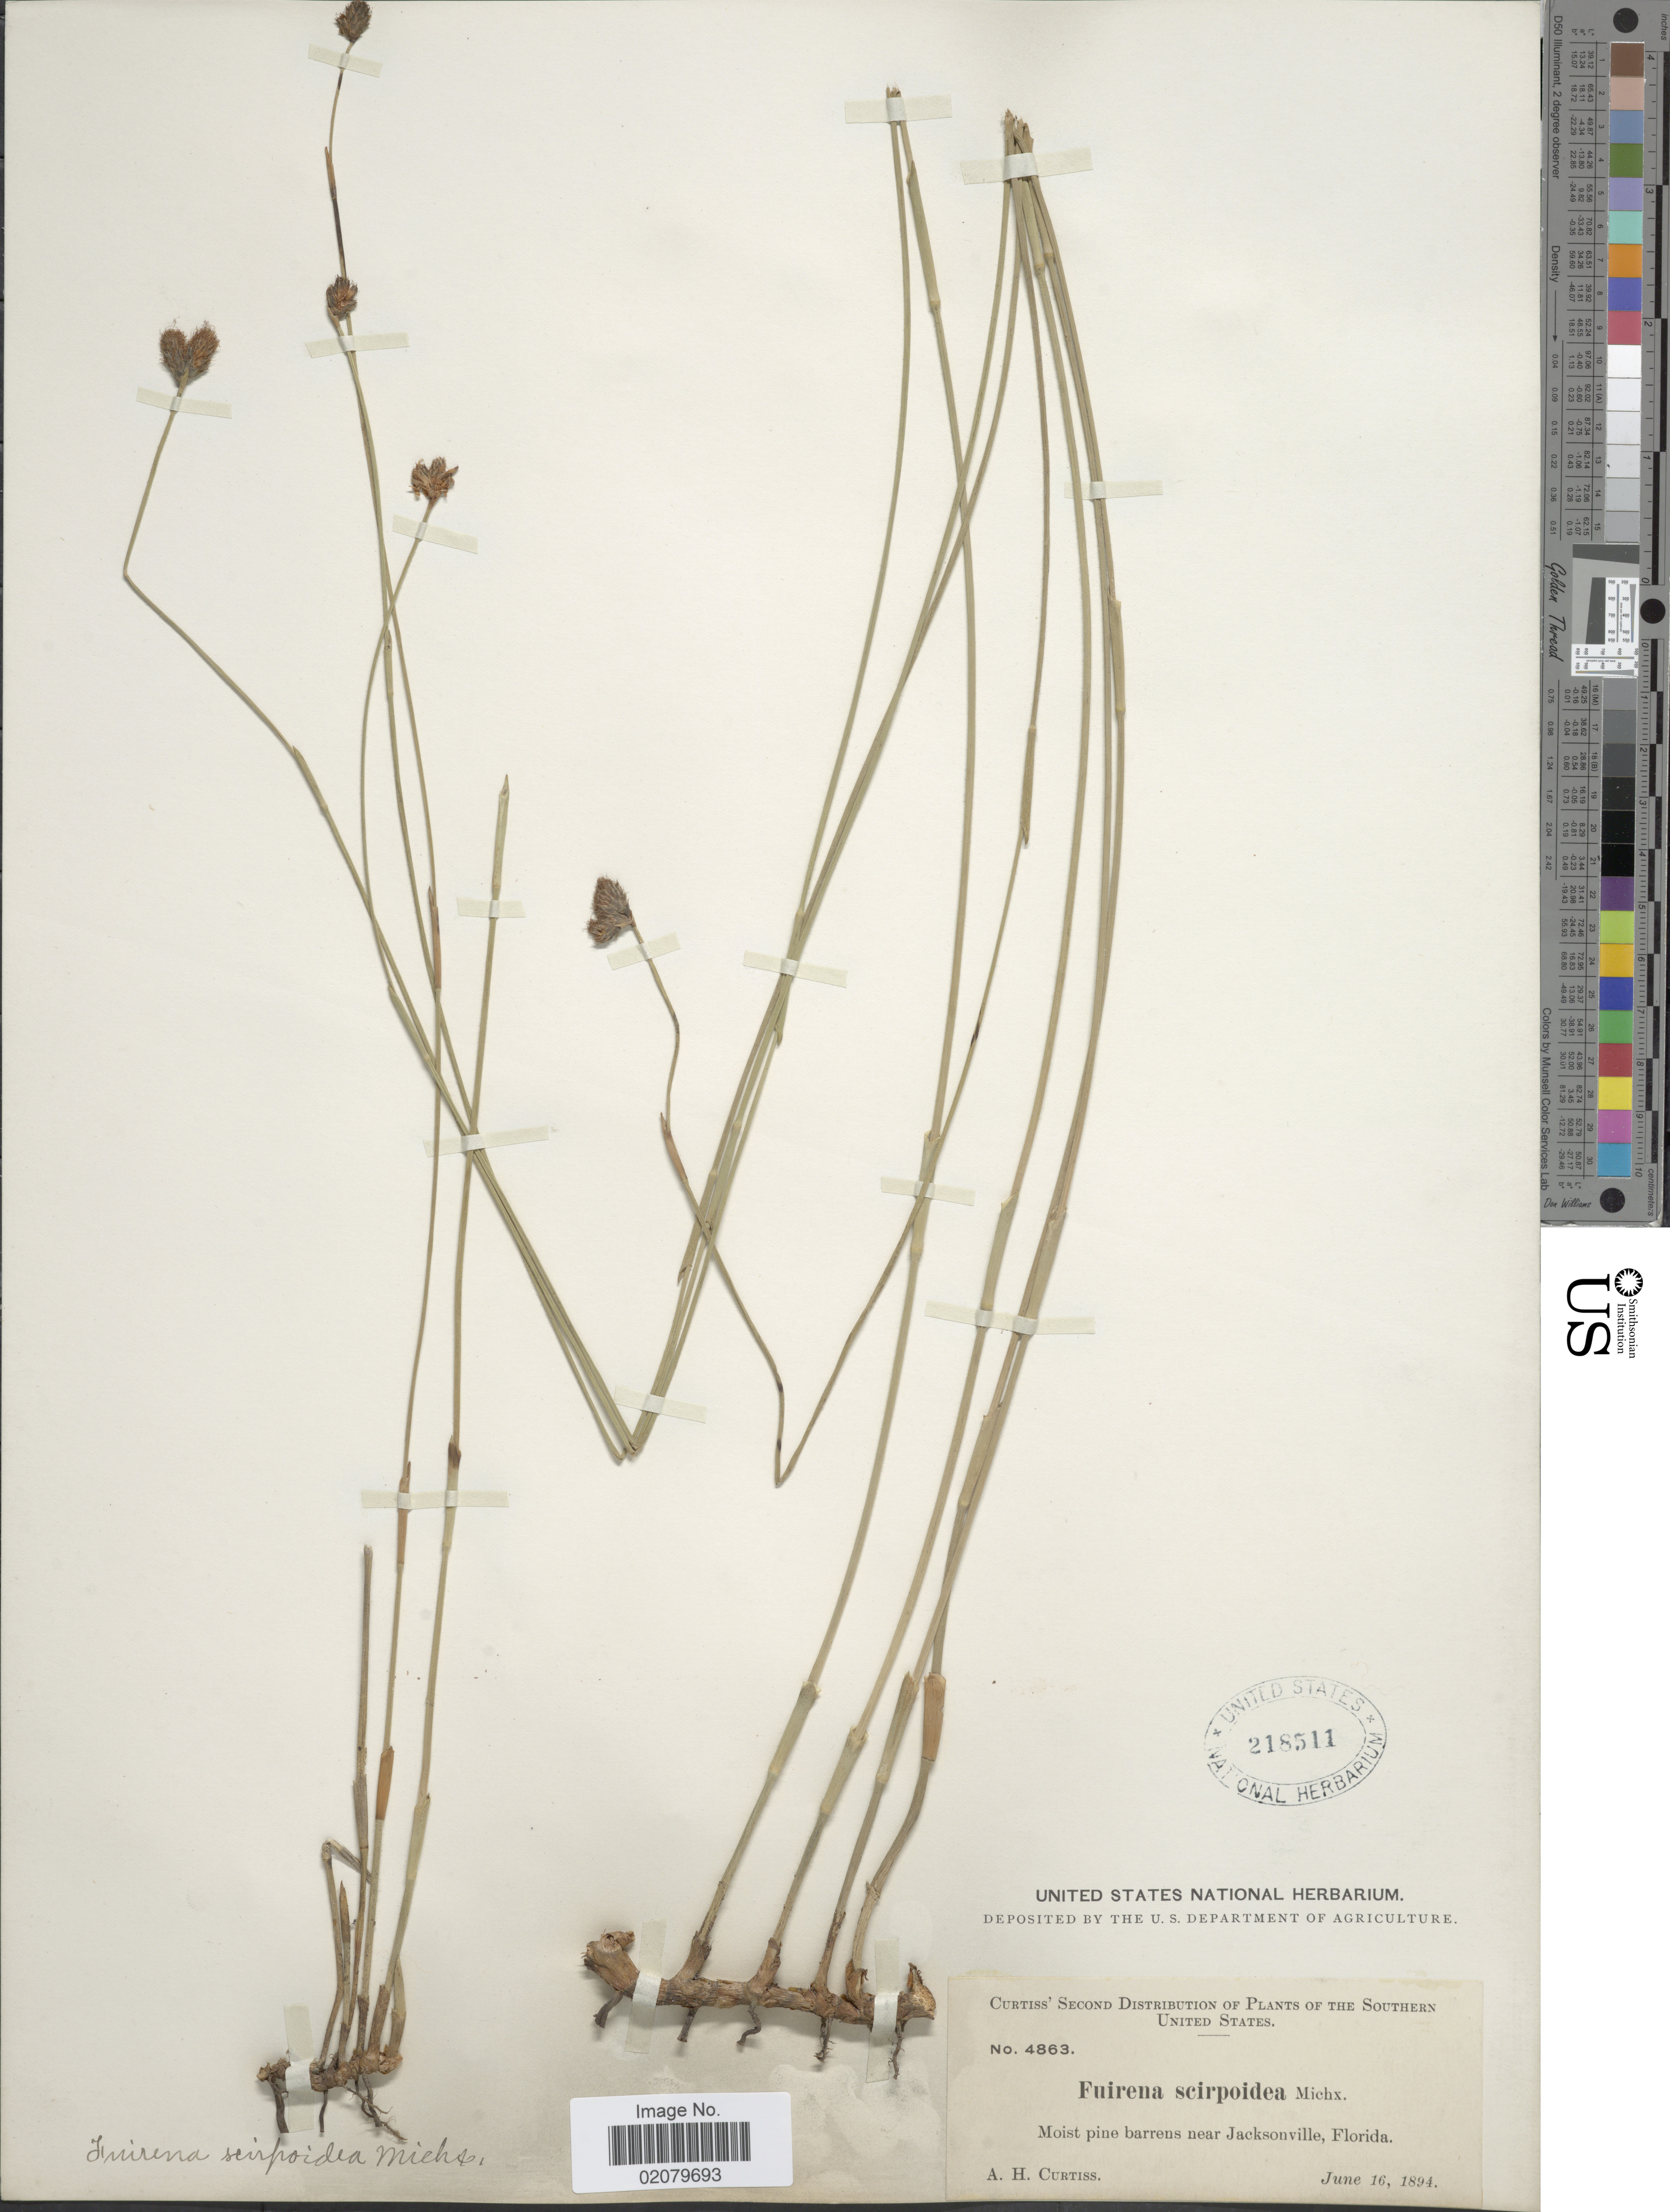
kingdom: Plantae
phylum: Tracheophyta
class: Liliopsida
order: Poales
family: Cyperaceae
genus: Fuirena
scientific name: Fuirena scirpoidea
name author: Michx.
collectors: A. H. Curtiss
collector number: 4863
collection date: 1894-06-16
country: United States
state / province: Florida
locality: Near Jacksonville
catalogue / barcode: US 218511